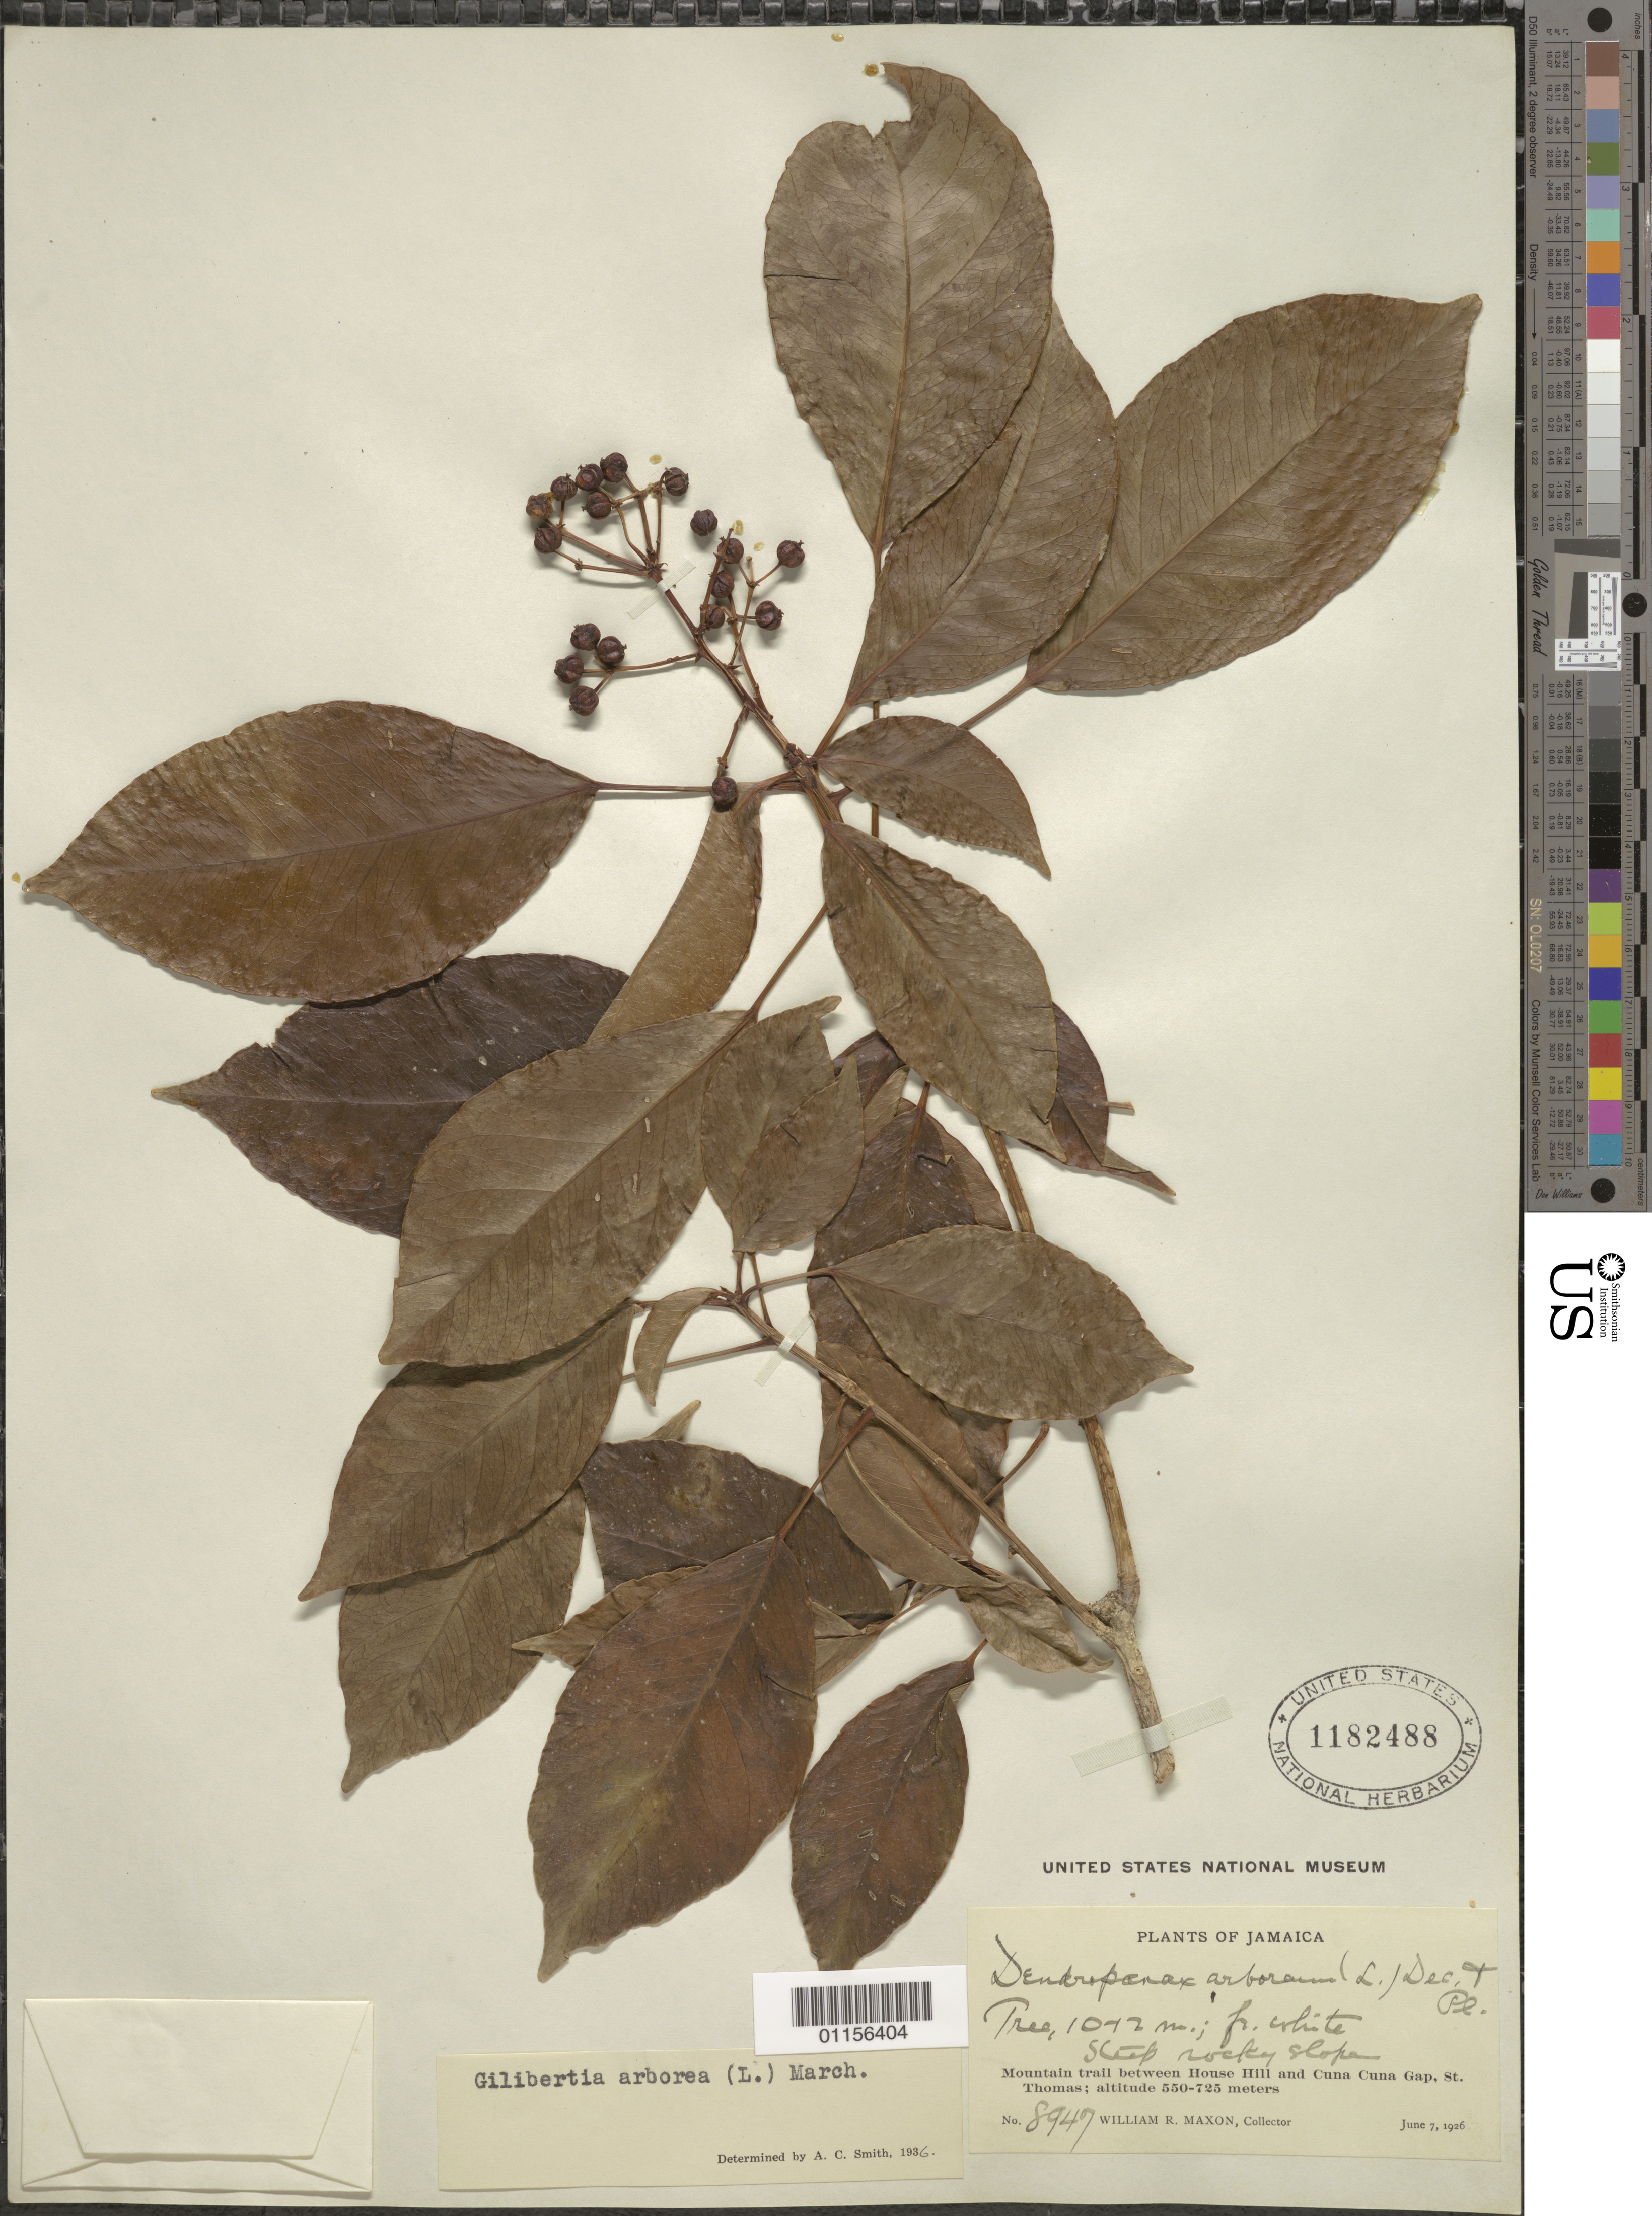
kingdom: Plantae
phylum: Tracheophyta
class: Magnoliopsida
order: Apiales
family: Araliaceae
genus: Dendropanax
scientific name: Dendropanax arboreus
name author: (L.) Decne. & Planch.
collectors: W. R. Maxon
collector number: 8947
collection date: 1926-06-07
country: Jamaica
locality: Mt trail between House Hill and Cuna Cuna Gap, St Thomas.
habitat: Tree, steep rocky slope.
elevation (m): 550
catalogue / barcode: US 1182488